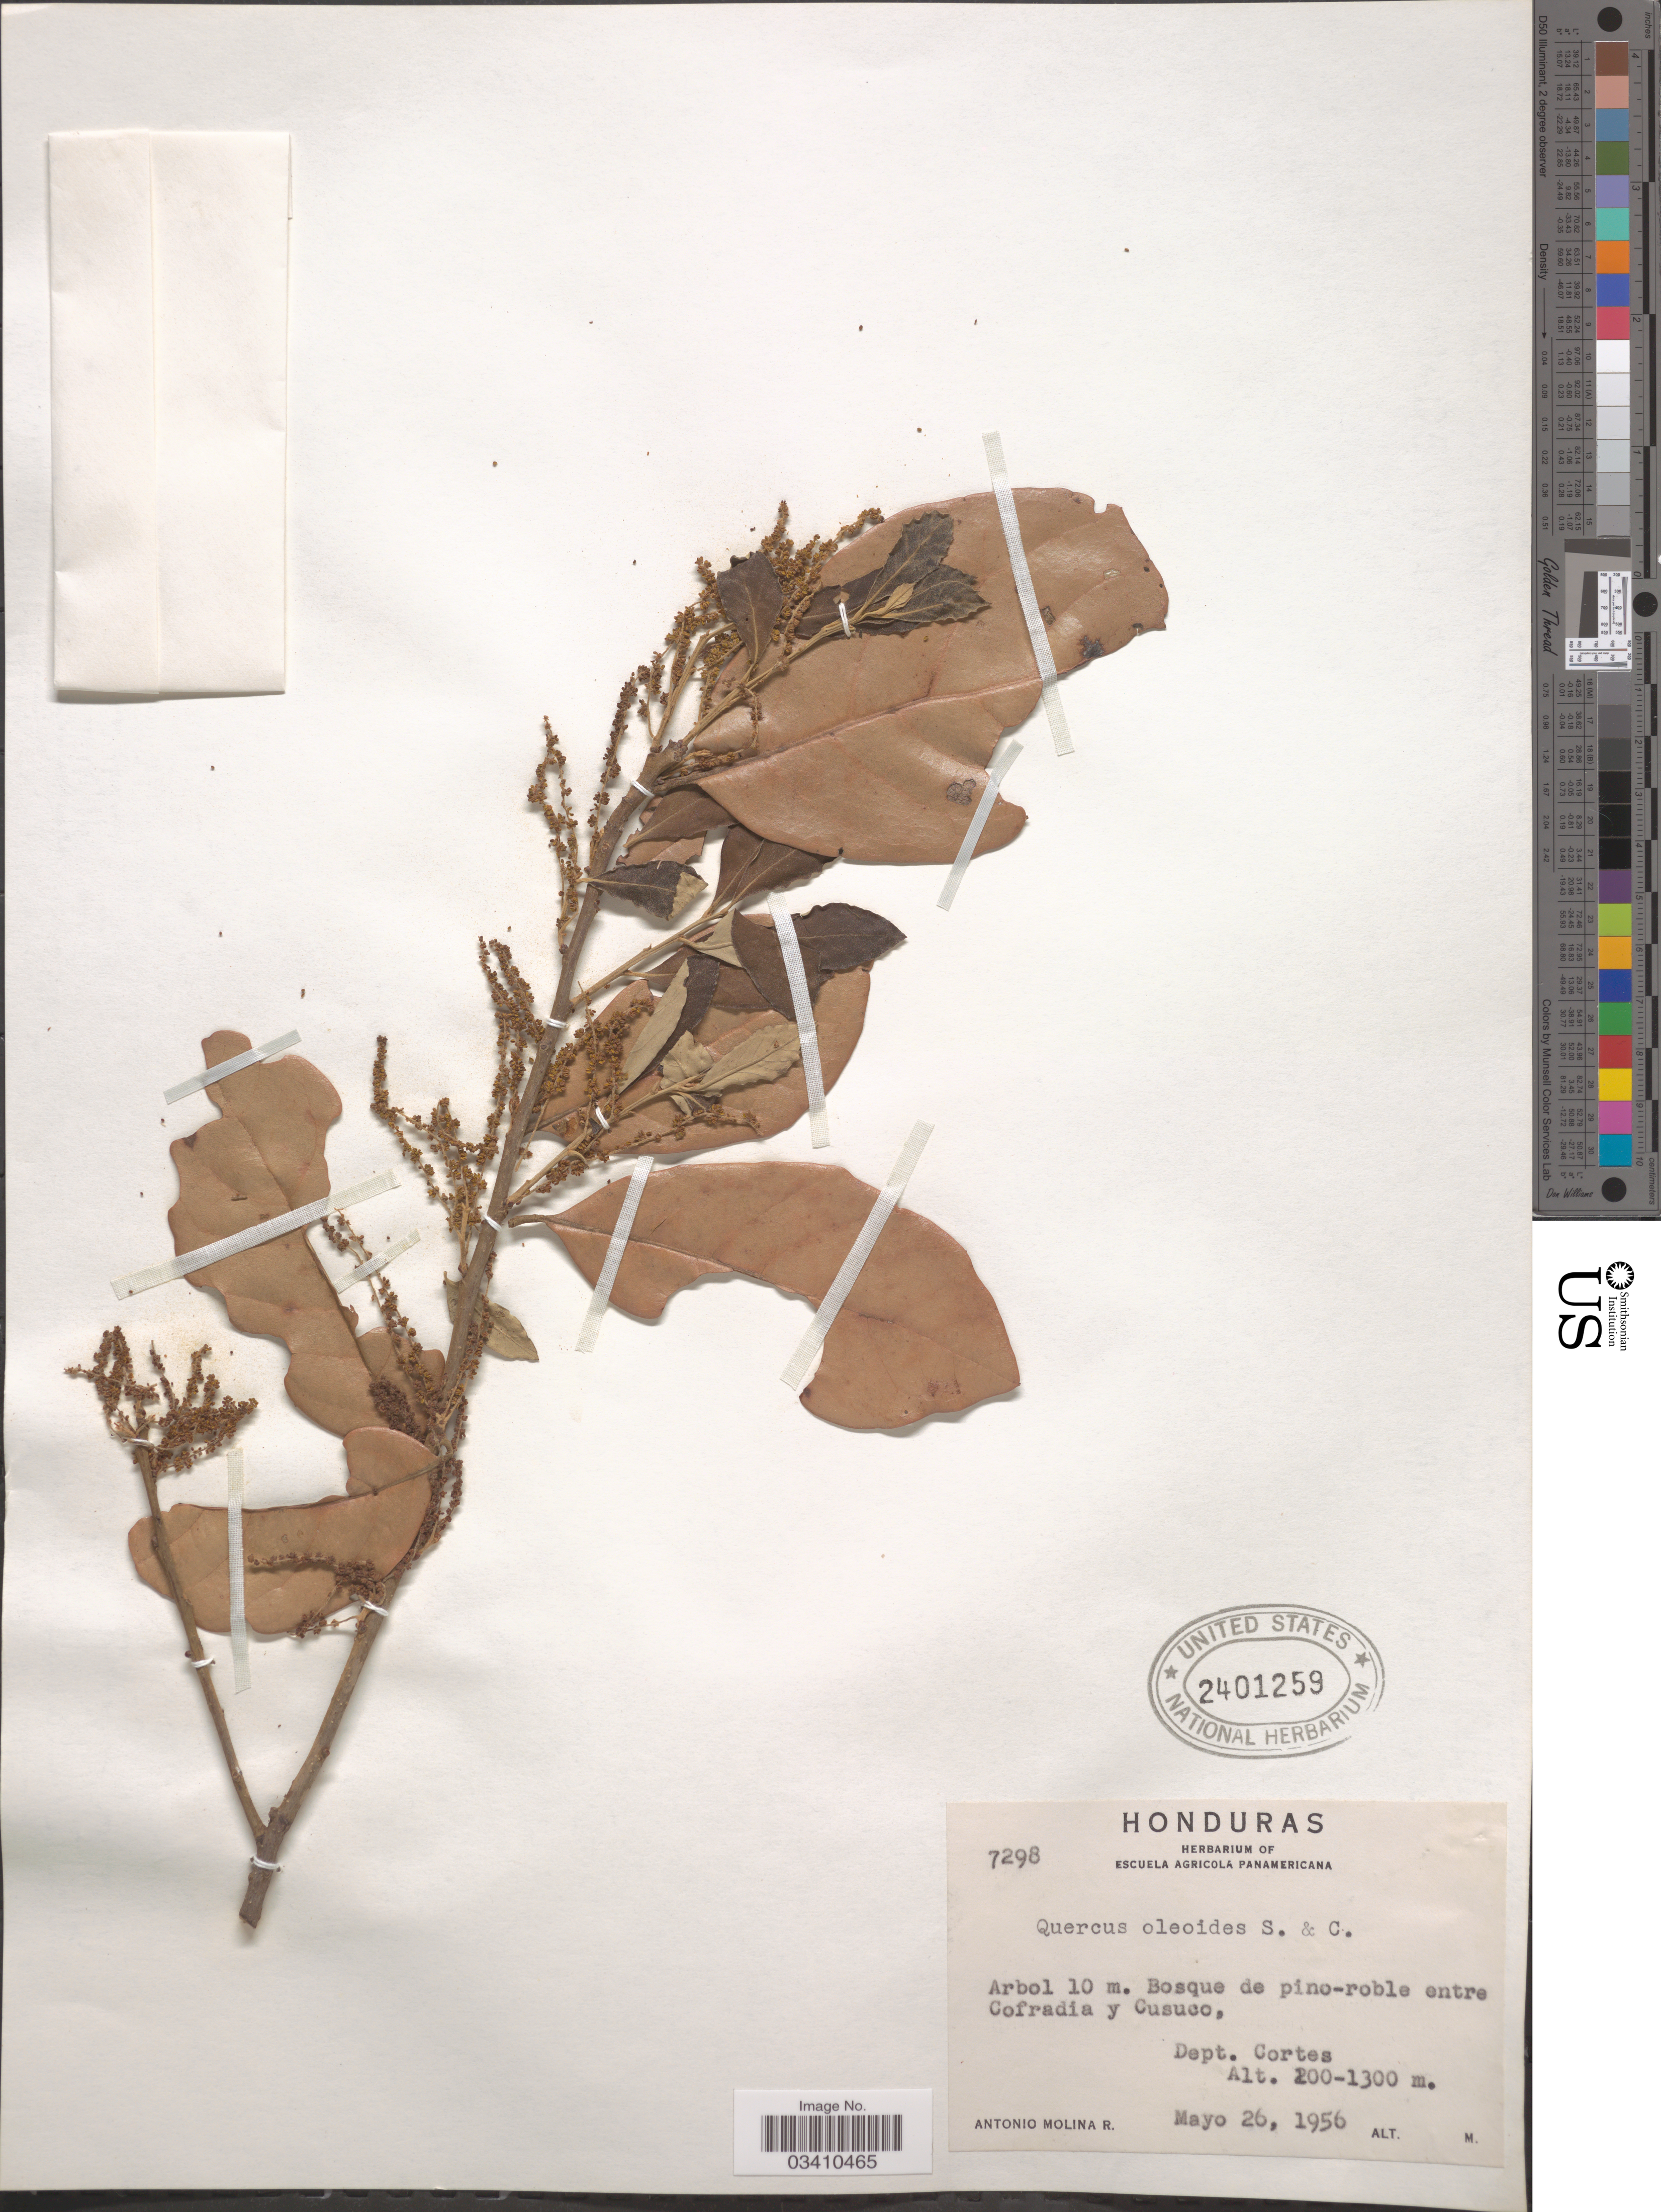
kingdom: Plantae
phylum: Tracheophyta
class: Magnoliopsida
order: Fagales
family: Fagaceae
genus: Quercus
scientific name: Quercus oleoides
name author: Schltdl. & Cham.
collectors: A. Molina R.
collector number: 7298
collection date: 1956-05-26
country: Honduras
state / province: Cortés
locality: Entre Cofradia y Cusuco, Dept. Cortes.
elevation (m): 200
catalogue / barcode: US 2401259